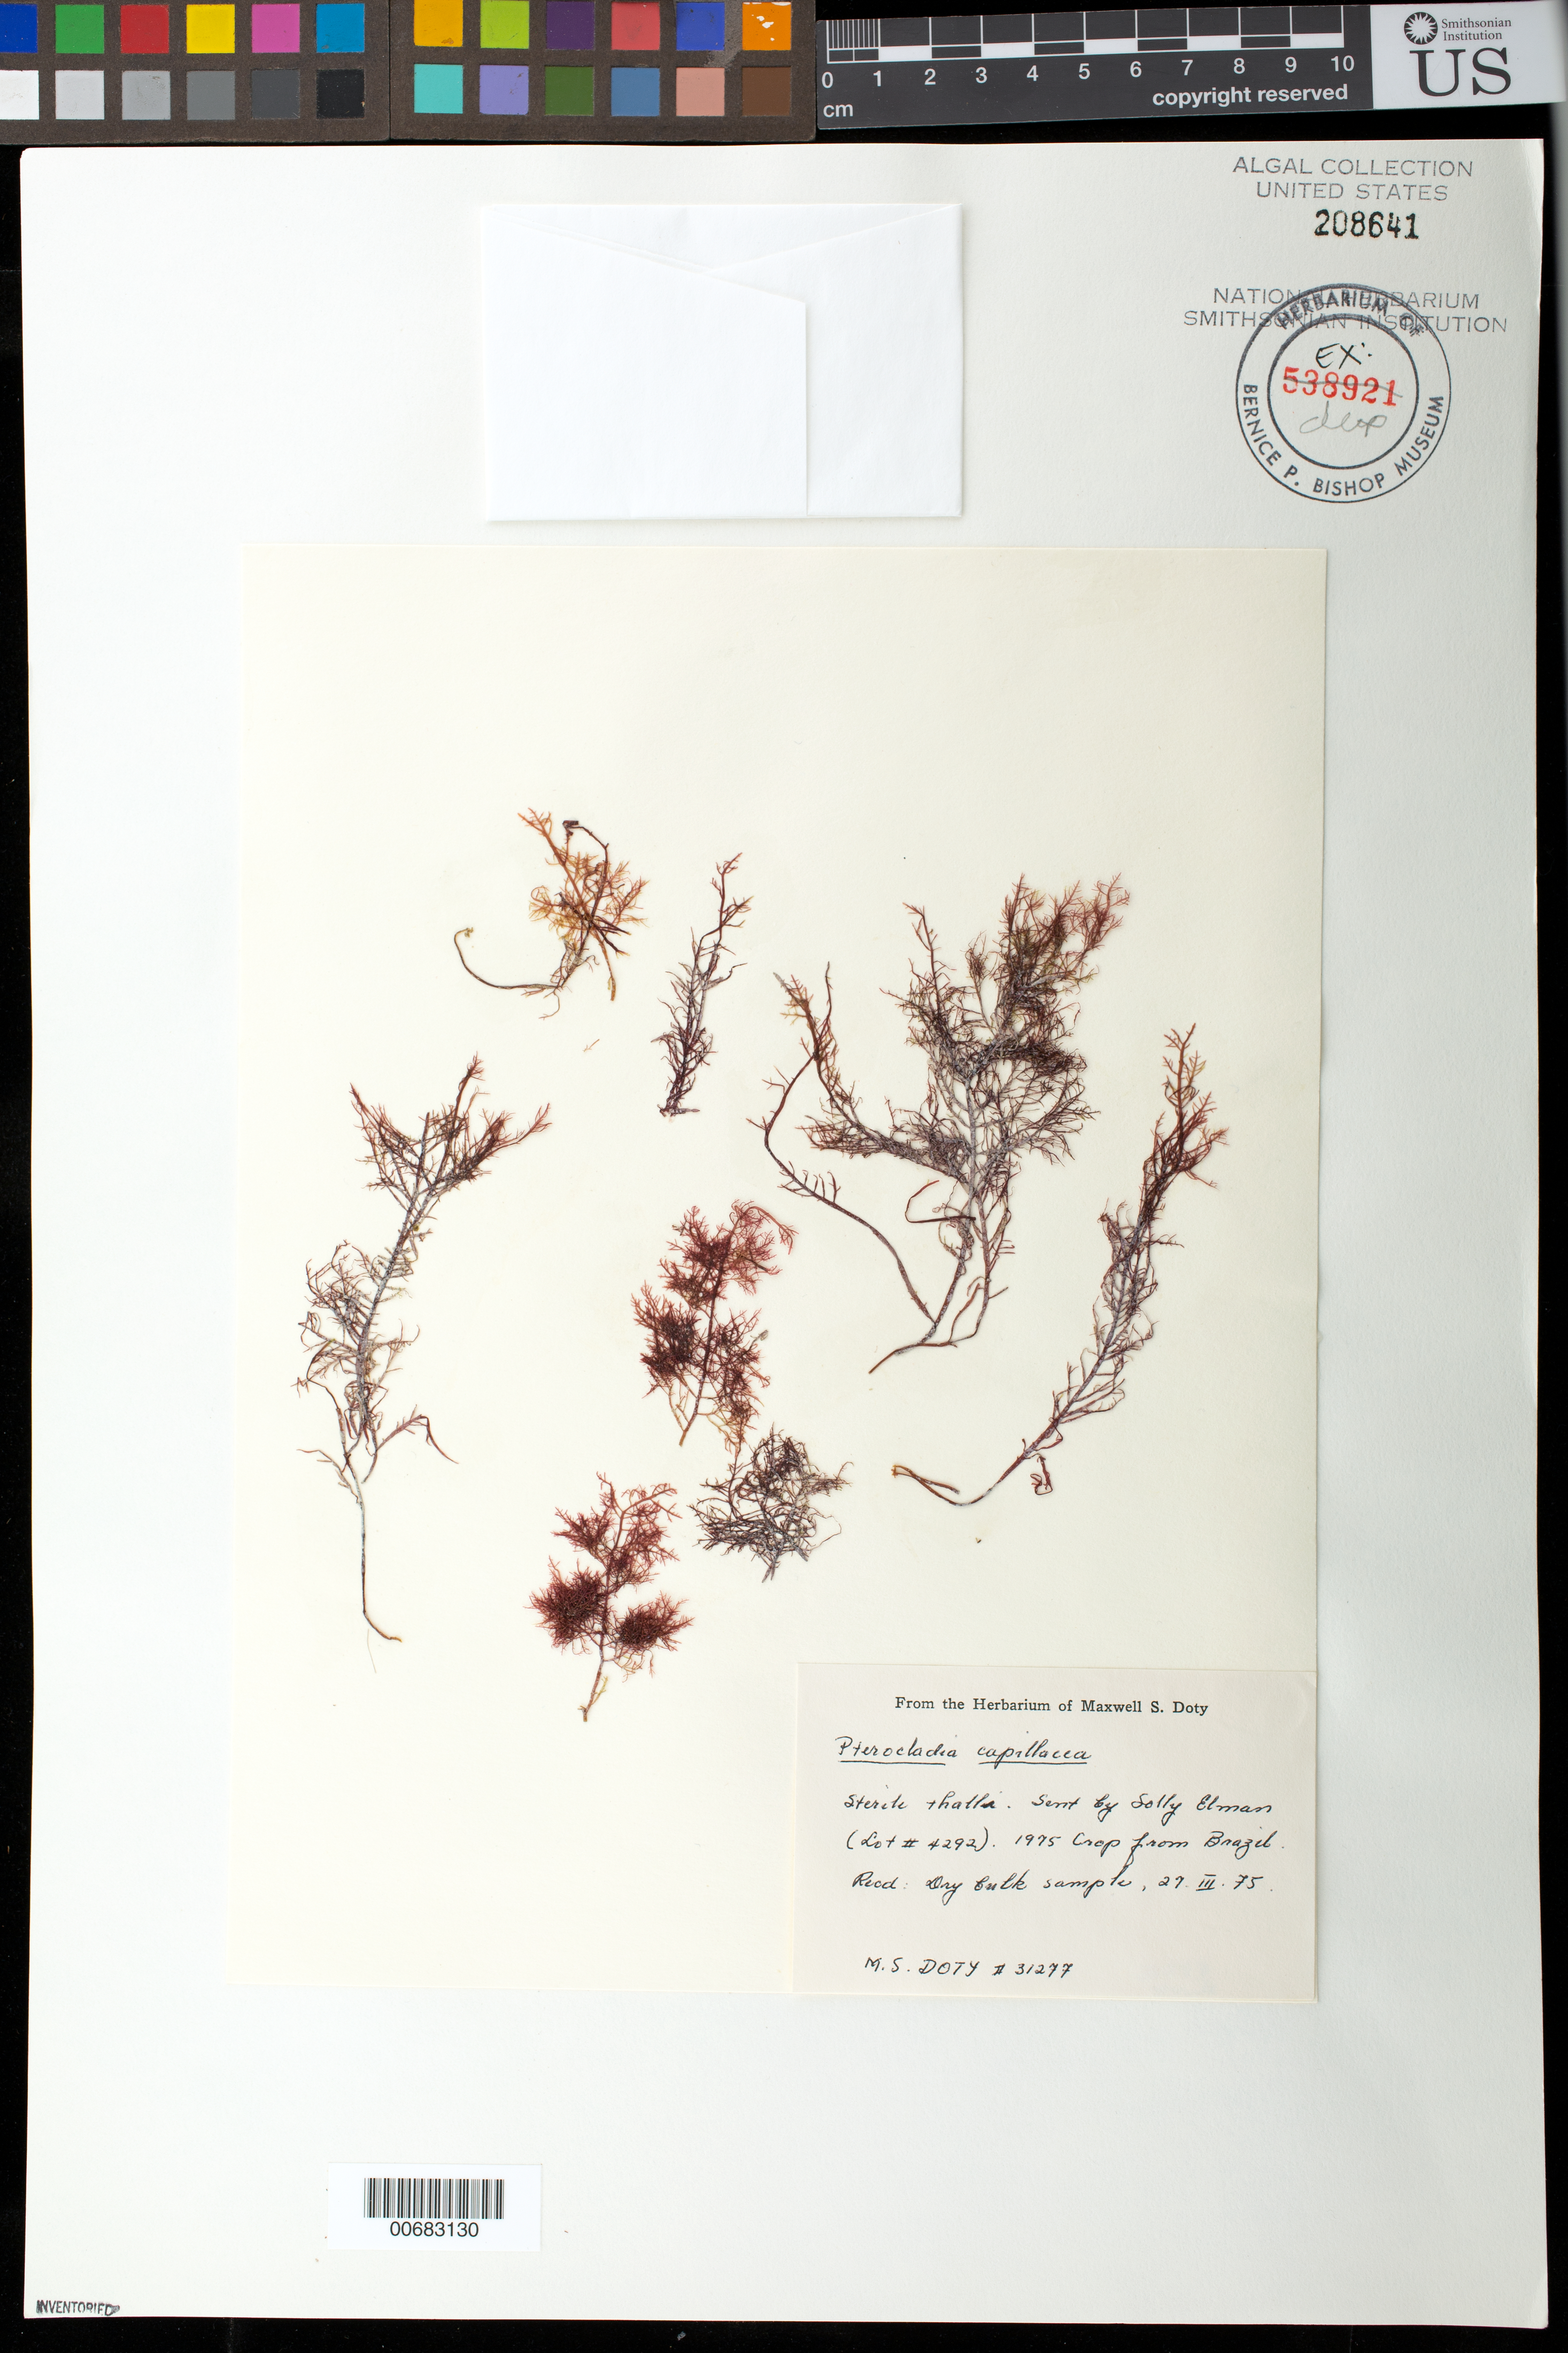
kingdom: Plantae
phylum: Rhodophyta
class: Florideophyceae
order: Gelidiales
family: Pterocladiaceae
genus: Pterocladiella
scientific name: Pterocladiella capillacea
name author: (S.G. Gmel.) Santelices & Hommers.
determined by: Algae name updating Project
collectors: S. Elman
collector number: MSD 31277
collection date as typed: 1975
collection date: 1975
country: Brazil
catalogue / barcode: US 208641